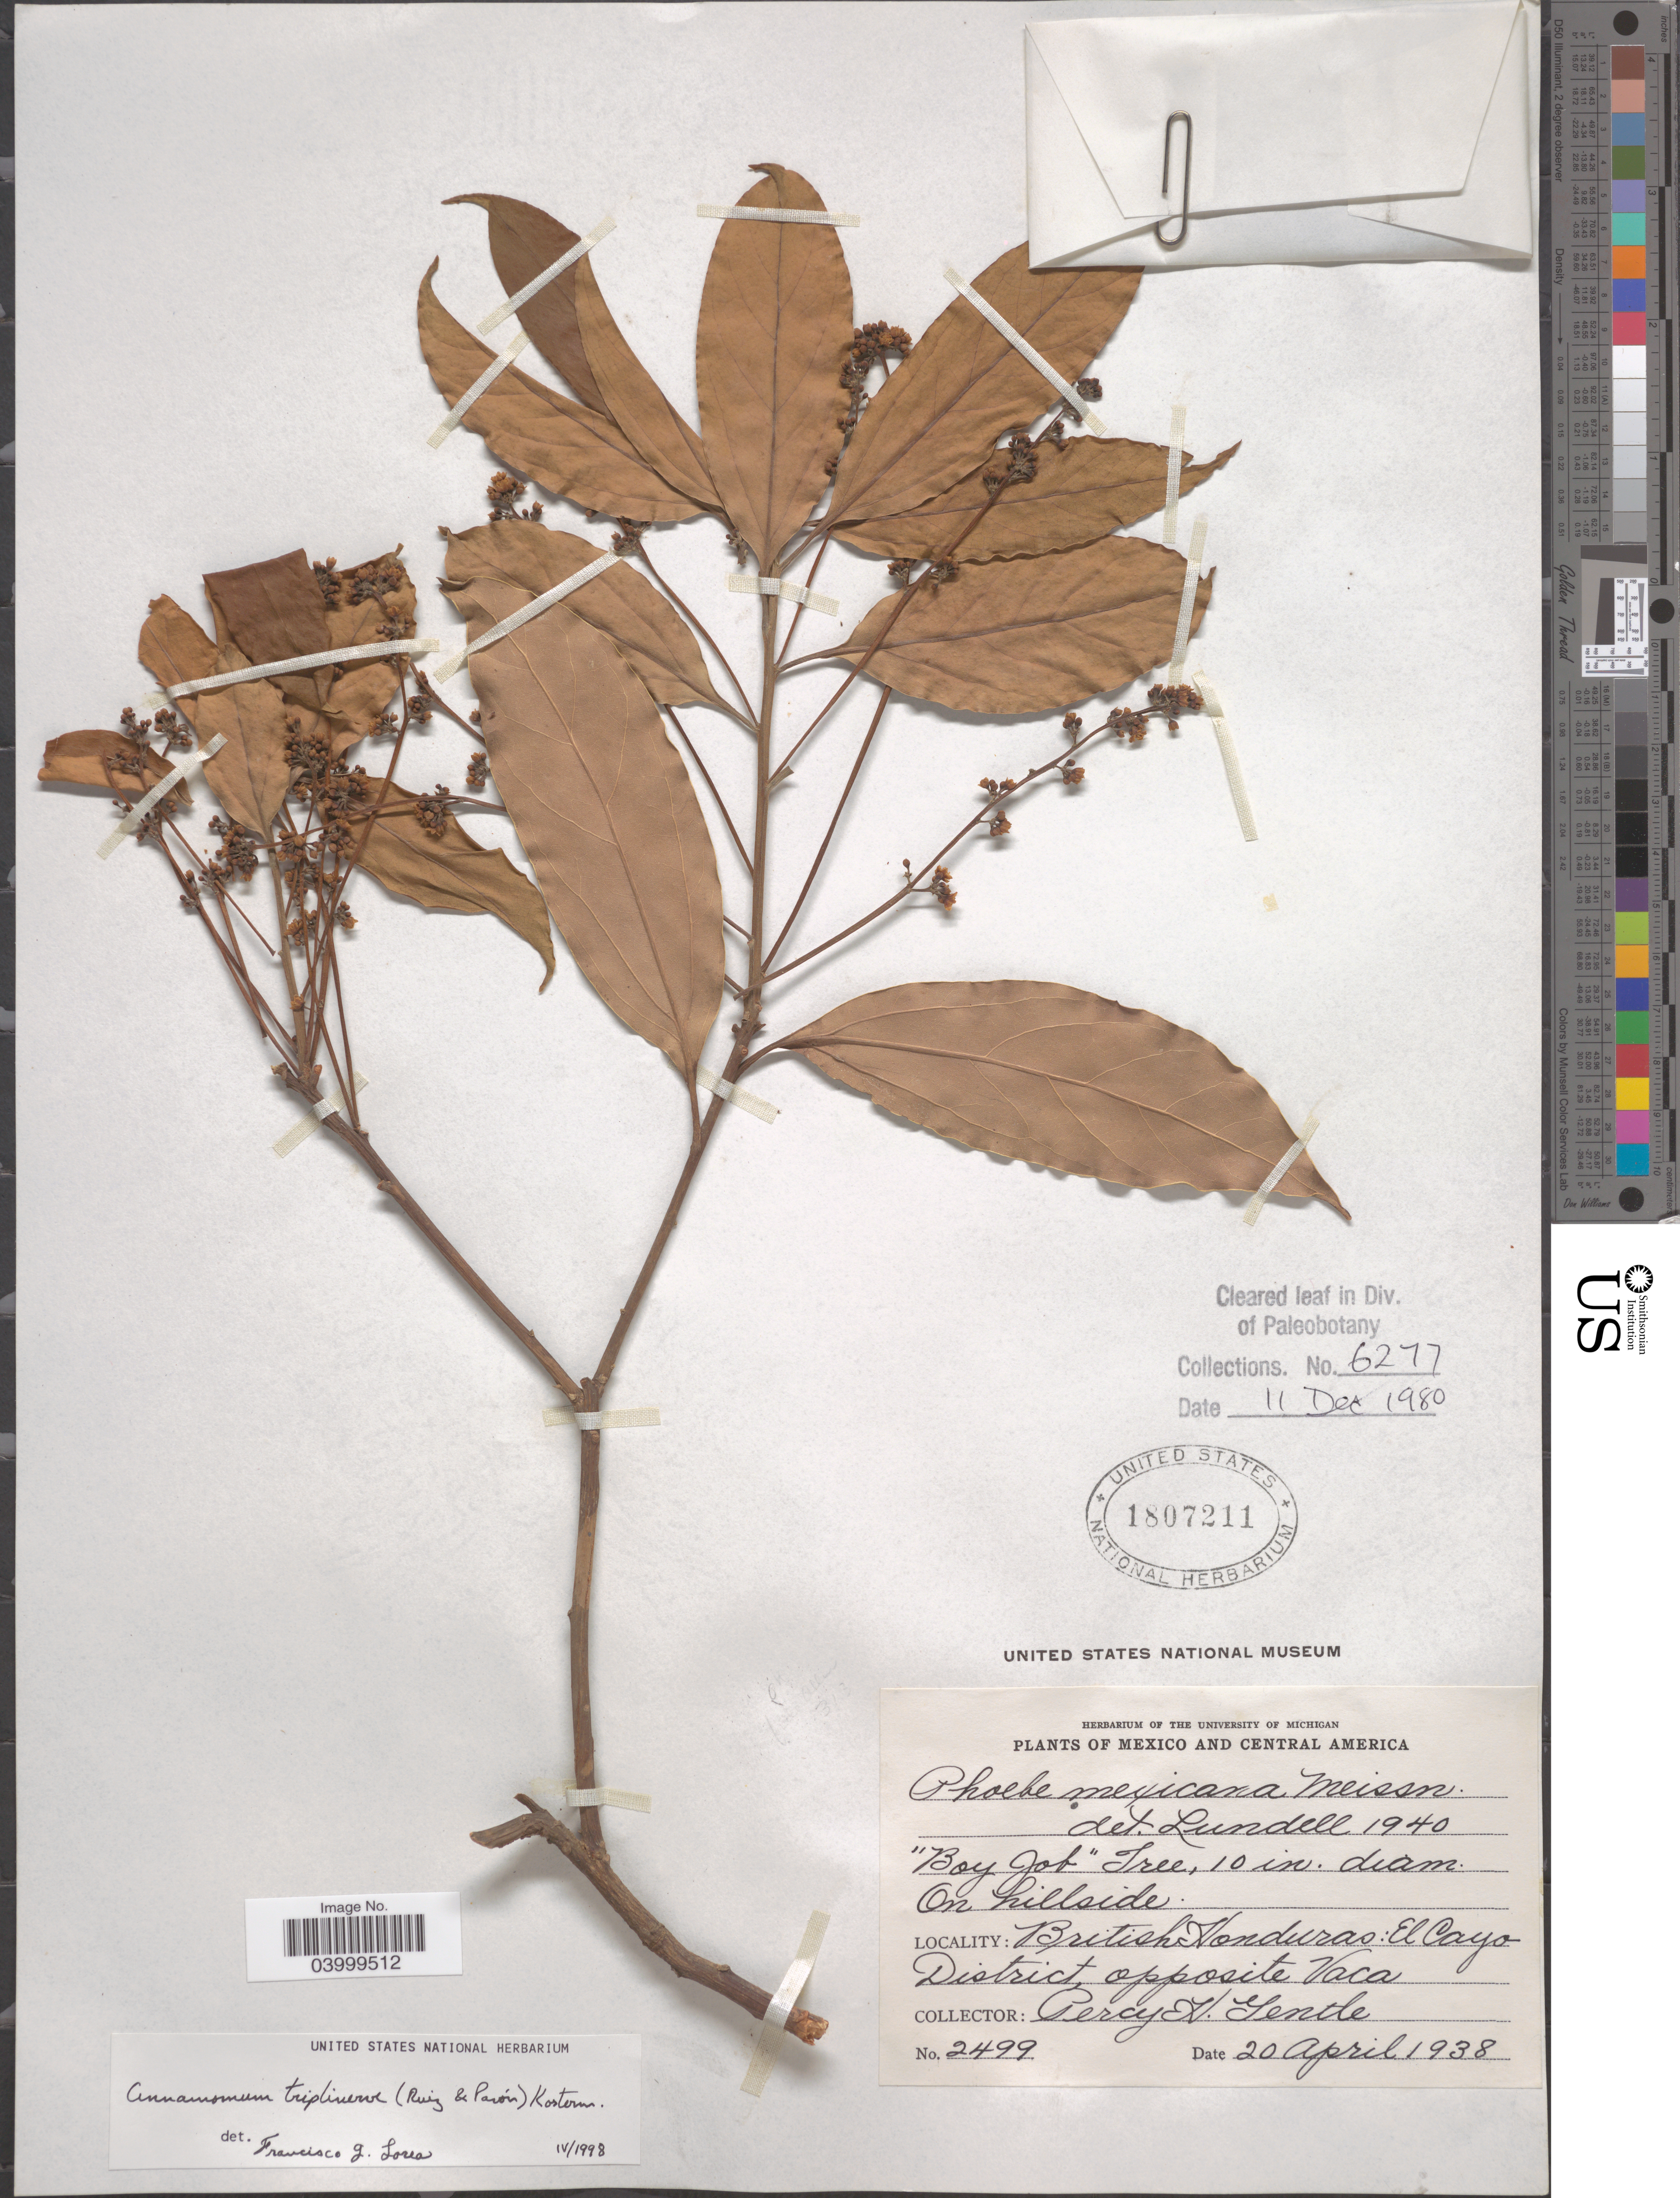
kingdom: Plantae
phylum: Tracheophyta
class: Magnoliopsida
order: Laurales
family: Lauraceae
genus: Cinnamomum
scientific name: Cinnamomum triplinerve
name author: (Ruiz & Pav.) Kosterm.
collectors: P. H. Gentle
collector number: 2499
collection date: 1938-04-20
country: Belize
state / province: Cayo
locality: British Honduras: El Cayo District, opposite Vaca.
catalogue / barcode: US 1807211